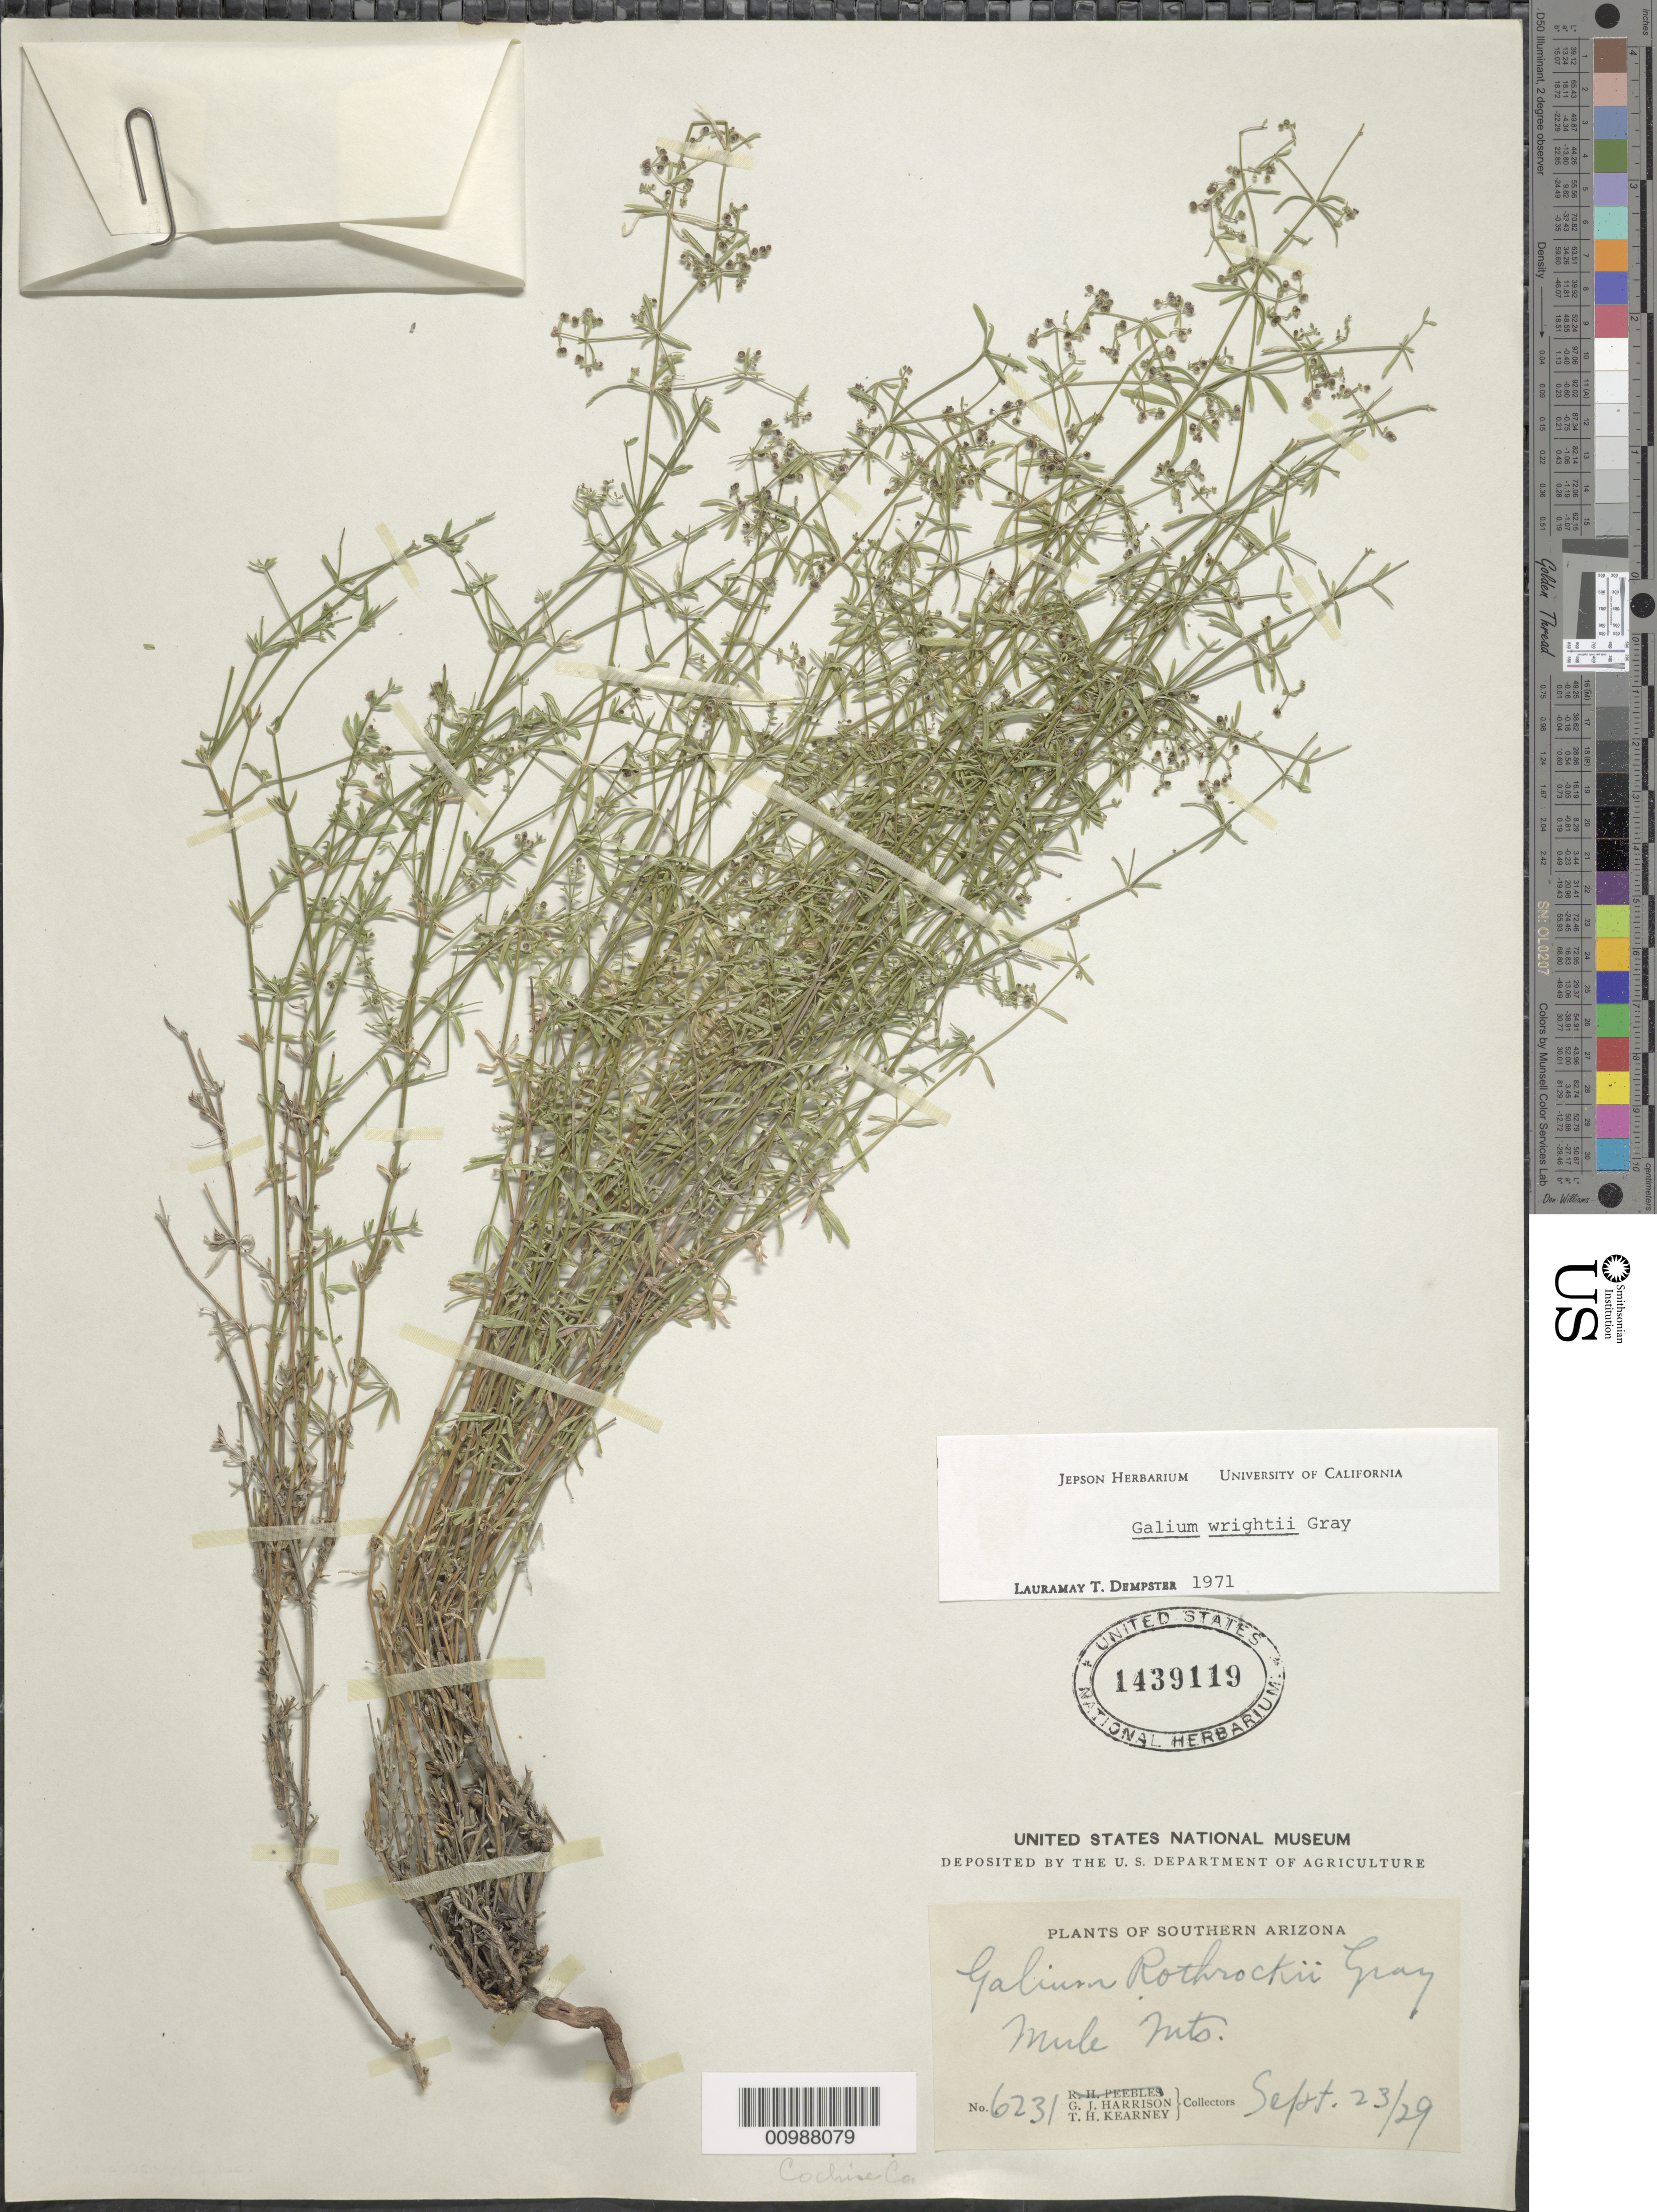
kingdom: Plantae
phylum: Tracheophyta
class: Magnoliopsida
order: Gentianales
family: Rubiaceae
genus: Galium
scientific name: Galium wrightii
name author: A. Gray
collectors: G. J. Harrison & T. H. Kearney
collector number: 6231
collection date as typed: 23 Sep 1929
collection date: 1929-09-23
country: United States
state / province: Arizona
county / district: Cochise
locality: Mule Mountains.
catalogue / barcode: US 1439119